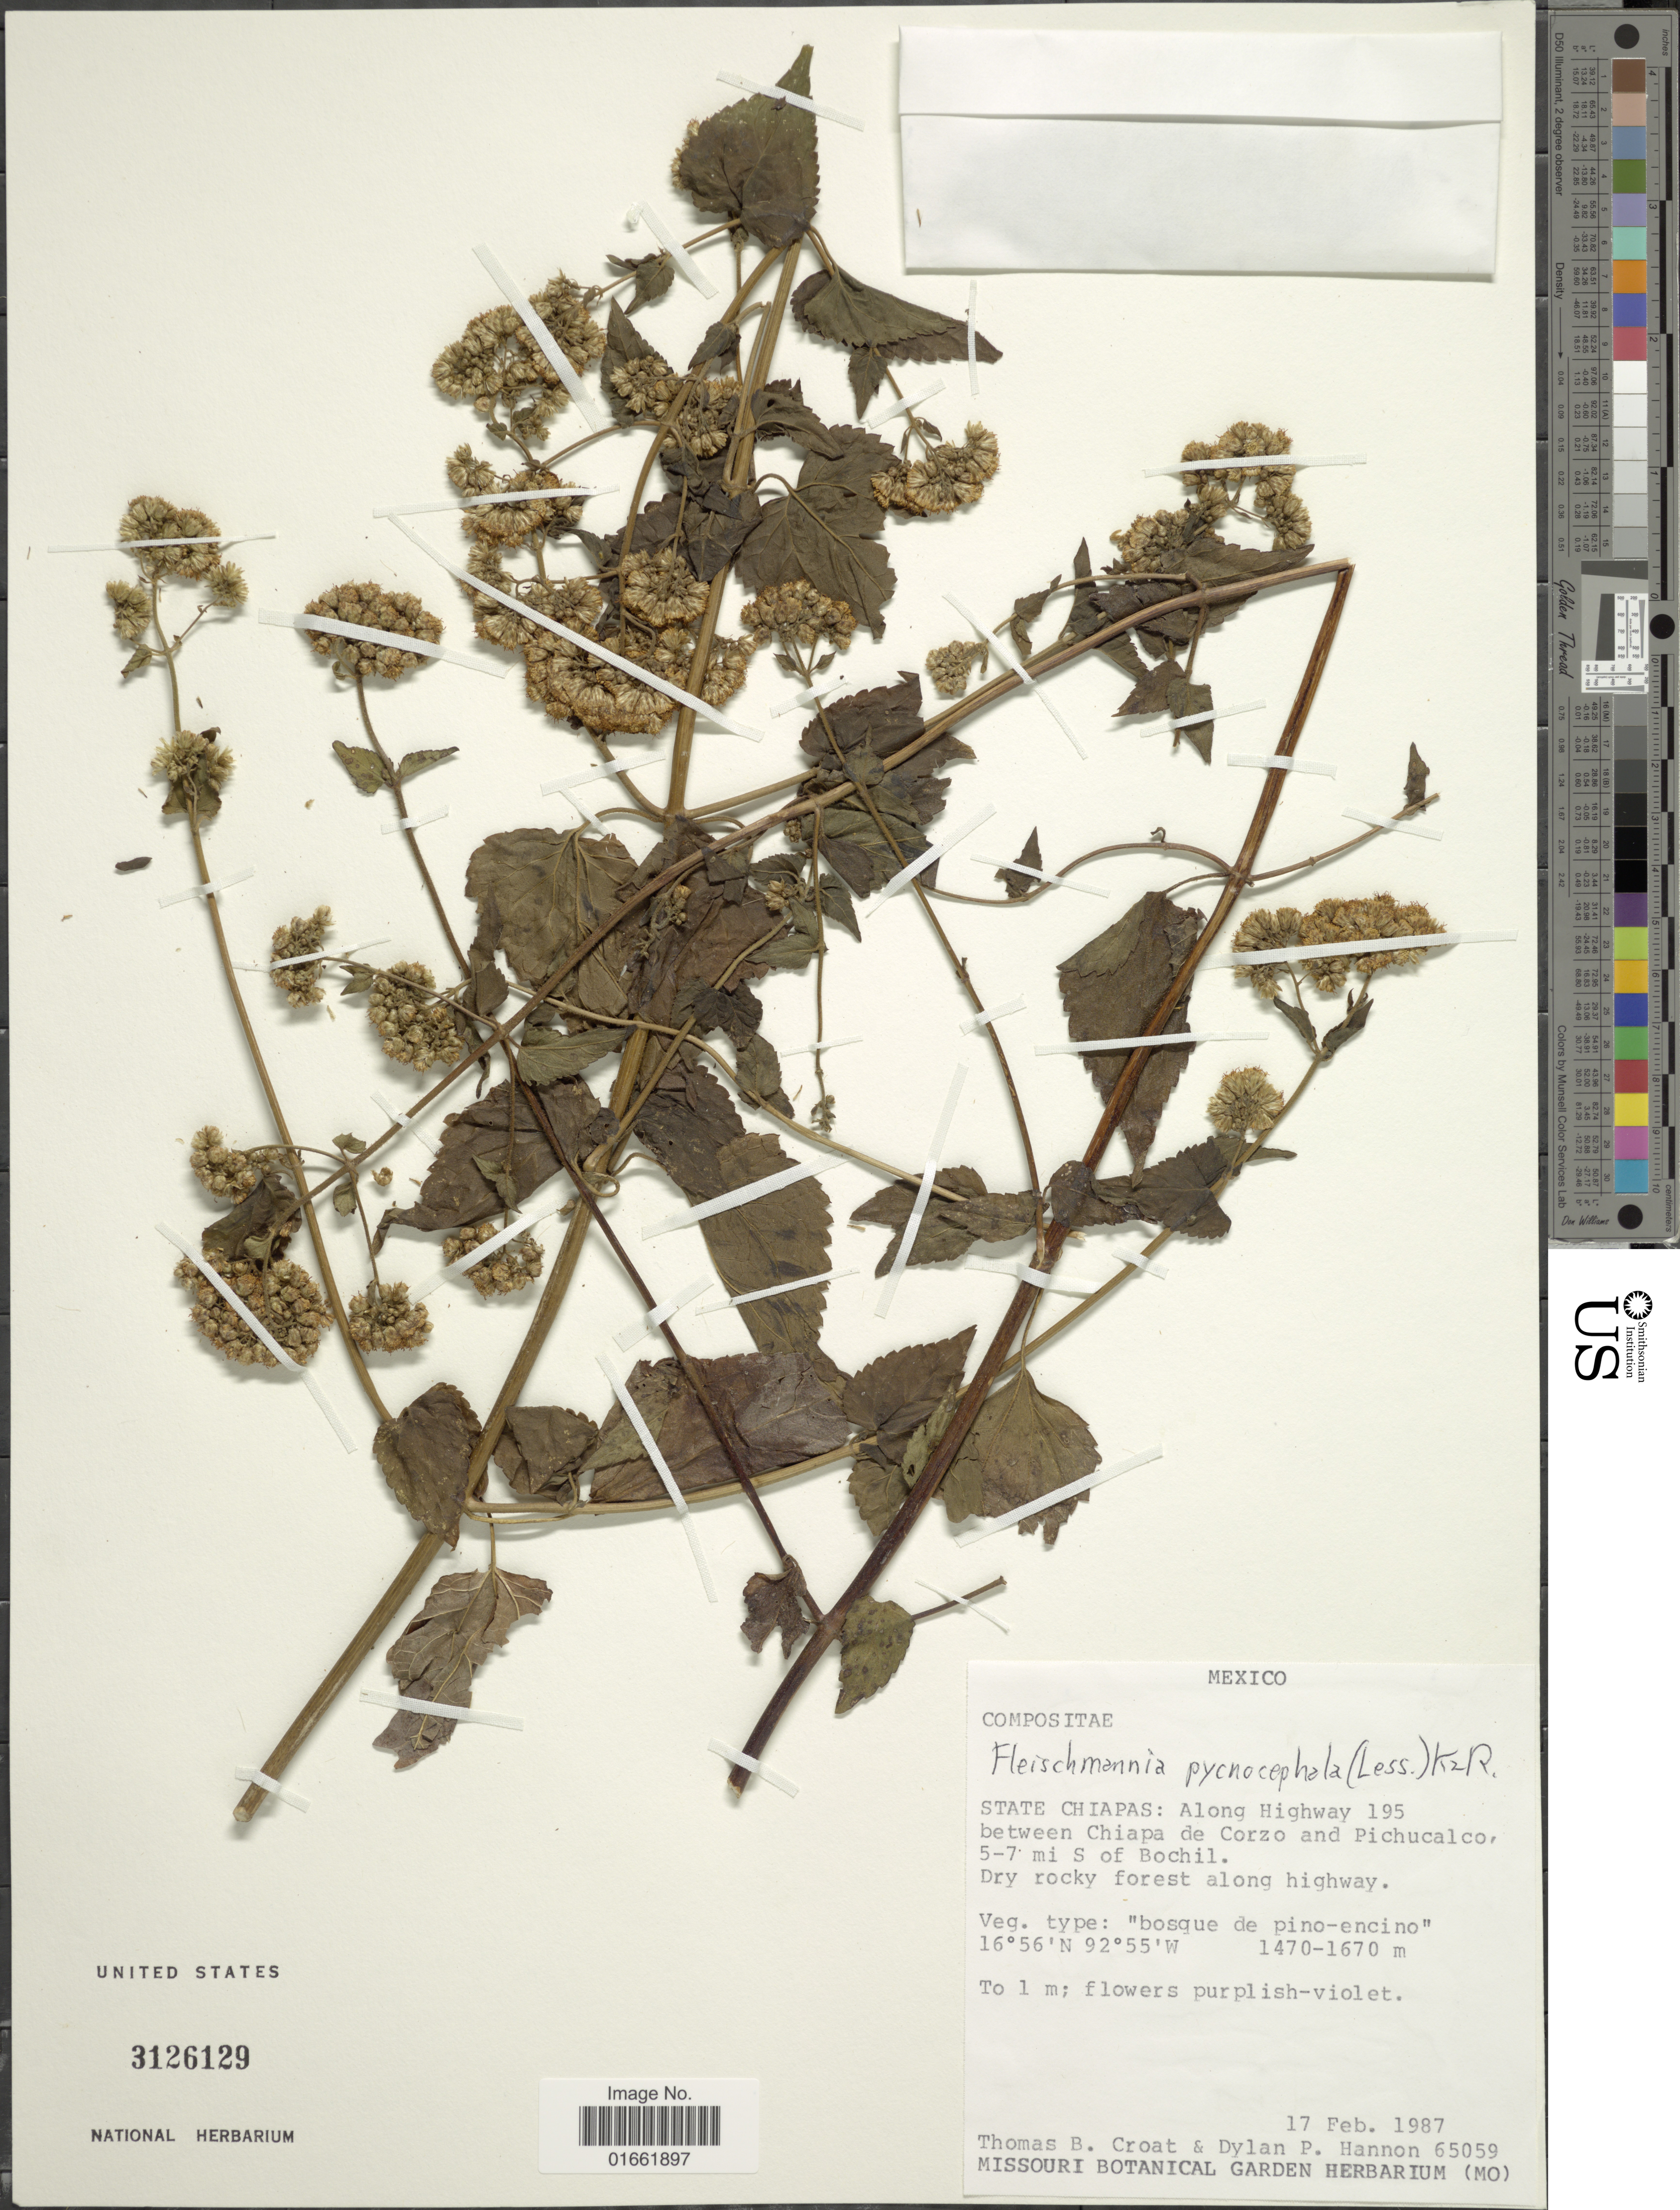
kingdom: Plantae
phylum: Tracheophyta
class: Magnoliopsida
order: Asterales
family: Asteraceae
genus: Fleischmannia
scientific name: Fleischmannia pycnocephala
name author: (Less.) R.M. King & H. Rob.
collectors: T. B. Croat & D. Hannon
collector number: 65059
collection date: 1987-02-17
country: Mexico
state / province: Chiapas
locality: State Chiapas: Along Highway 195 between Chiapa de Corzo and Pichucalco, 5-7 mi S of Bochil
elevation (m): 1470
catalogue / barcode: US 3126129